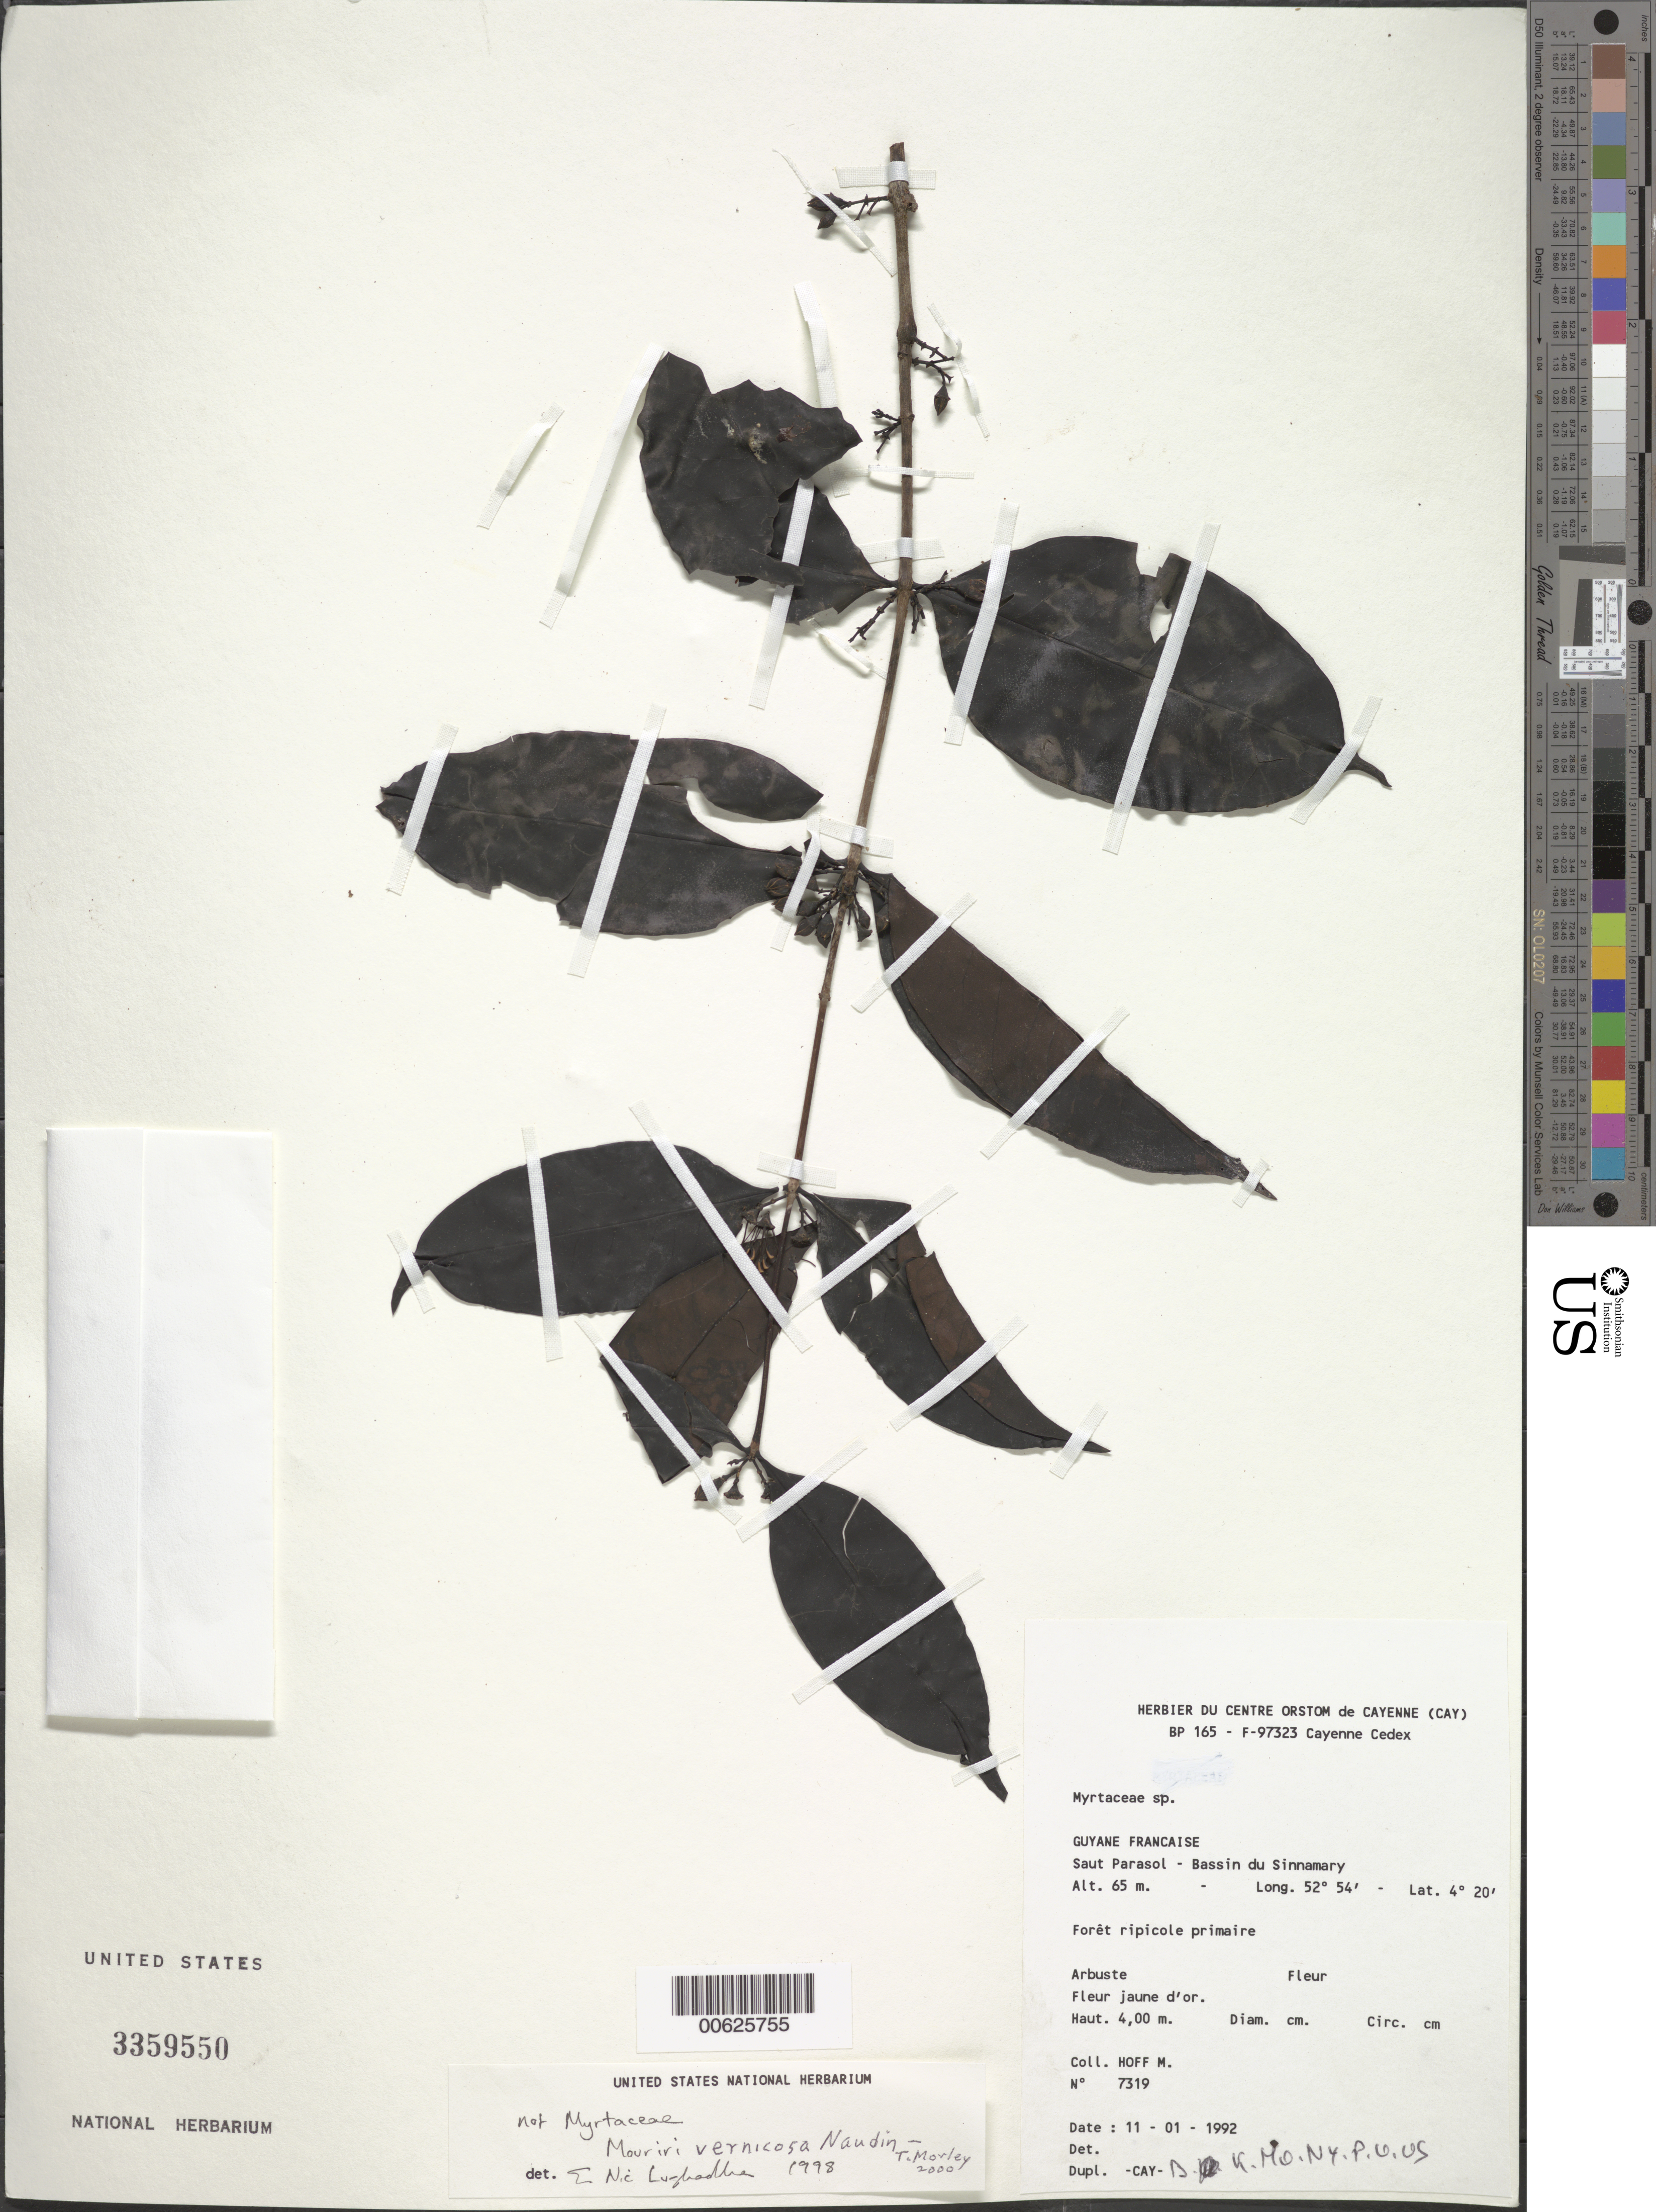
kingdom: Plantae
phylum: Tracheophyta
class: Magnoliopsida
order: Myrtales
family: Melastomataceae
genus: Mouriri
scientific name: Mouriri sp.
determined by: Nic Lughadha, E. M.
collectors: M. Hoff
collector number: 7319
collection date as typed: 11-Jan-92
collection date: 1992-01-11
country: French Guiana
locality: Saut Parasol, Bassin du Sinnamary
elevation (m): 65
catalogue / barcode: US 3359550